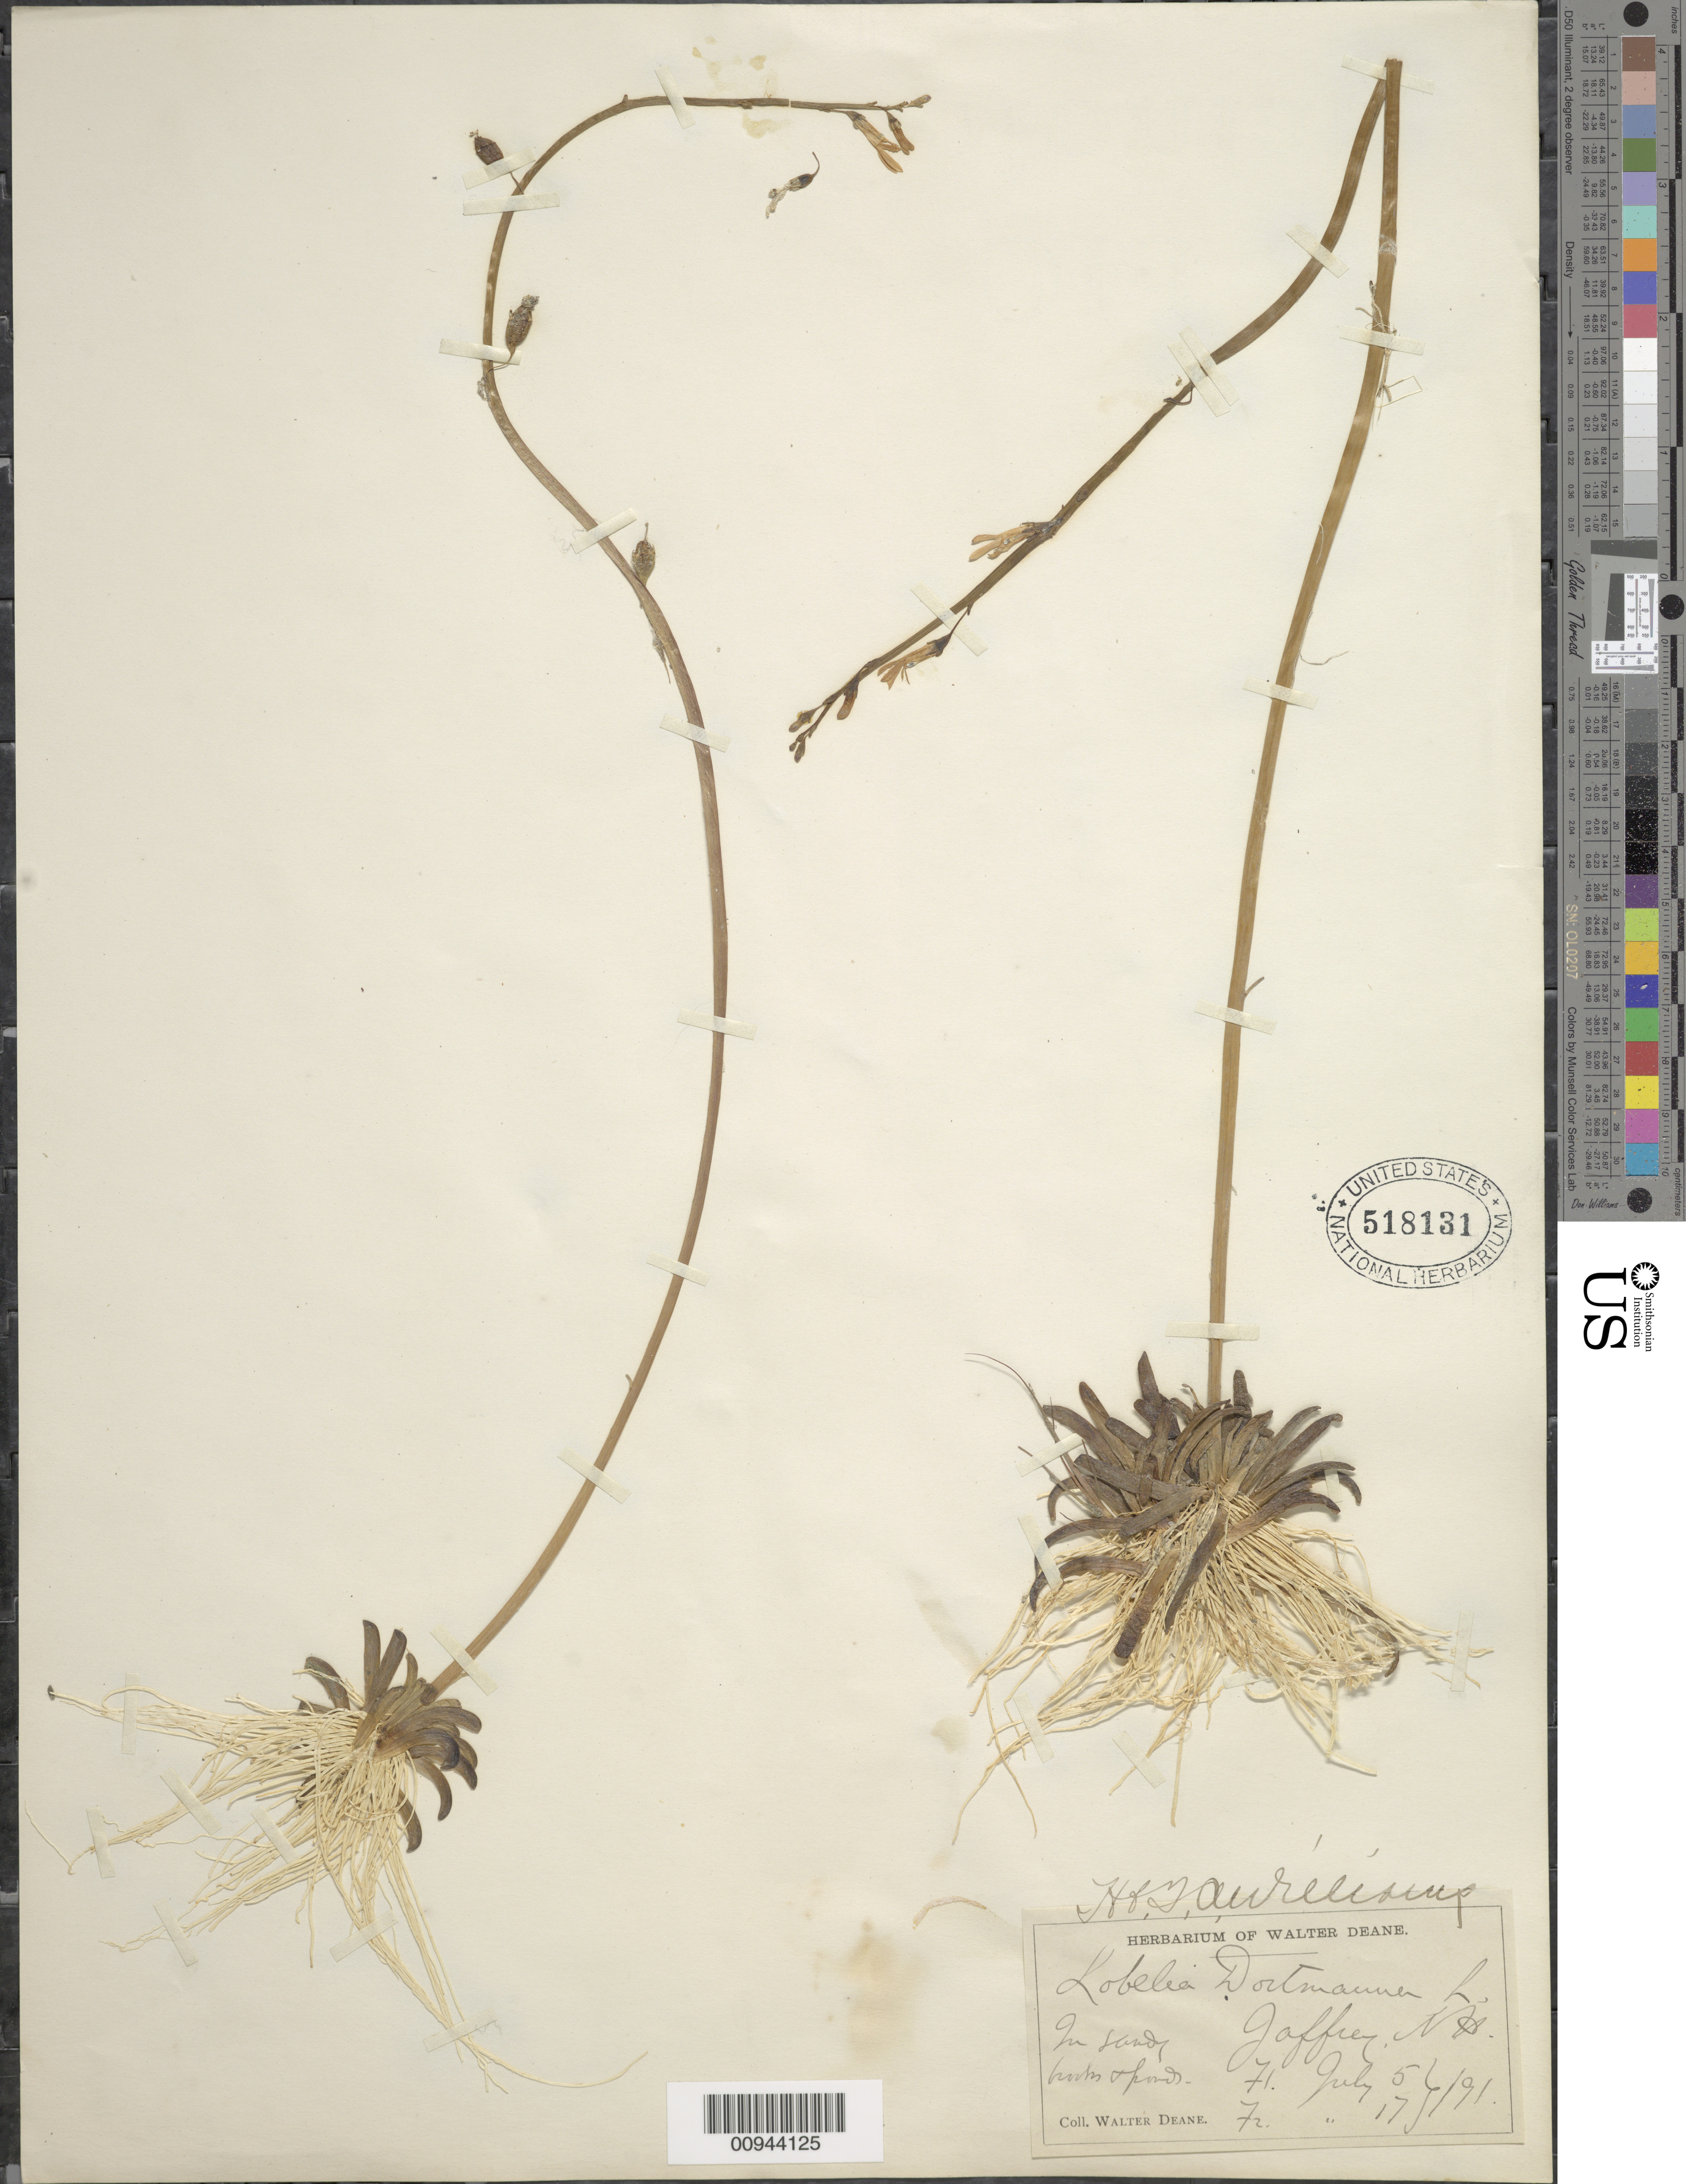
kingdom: Plantae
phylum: Tracheophyta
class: Magnoliopsida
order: Asterales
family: Campanulaceae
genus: Lobelia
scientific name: Lobelia dortmanna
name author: L.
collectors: W. Deane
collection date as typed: July 5, 1891 (flower) and July 17, 1891 (fruit)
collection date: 1891-07-05,1891-07-17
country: United States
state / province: New Hampshire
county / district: Cheshire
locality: Jaffrey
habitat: in sandy brooks and pond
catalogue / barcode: US 518131